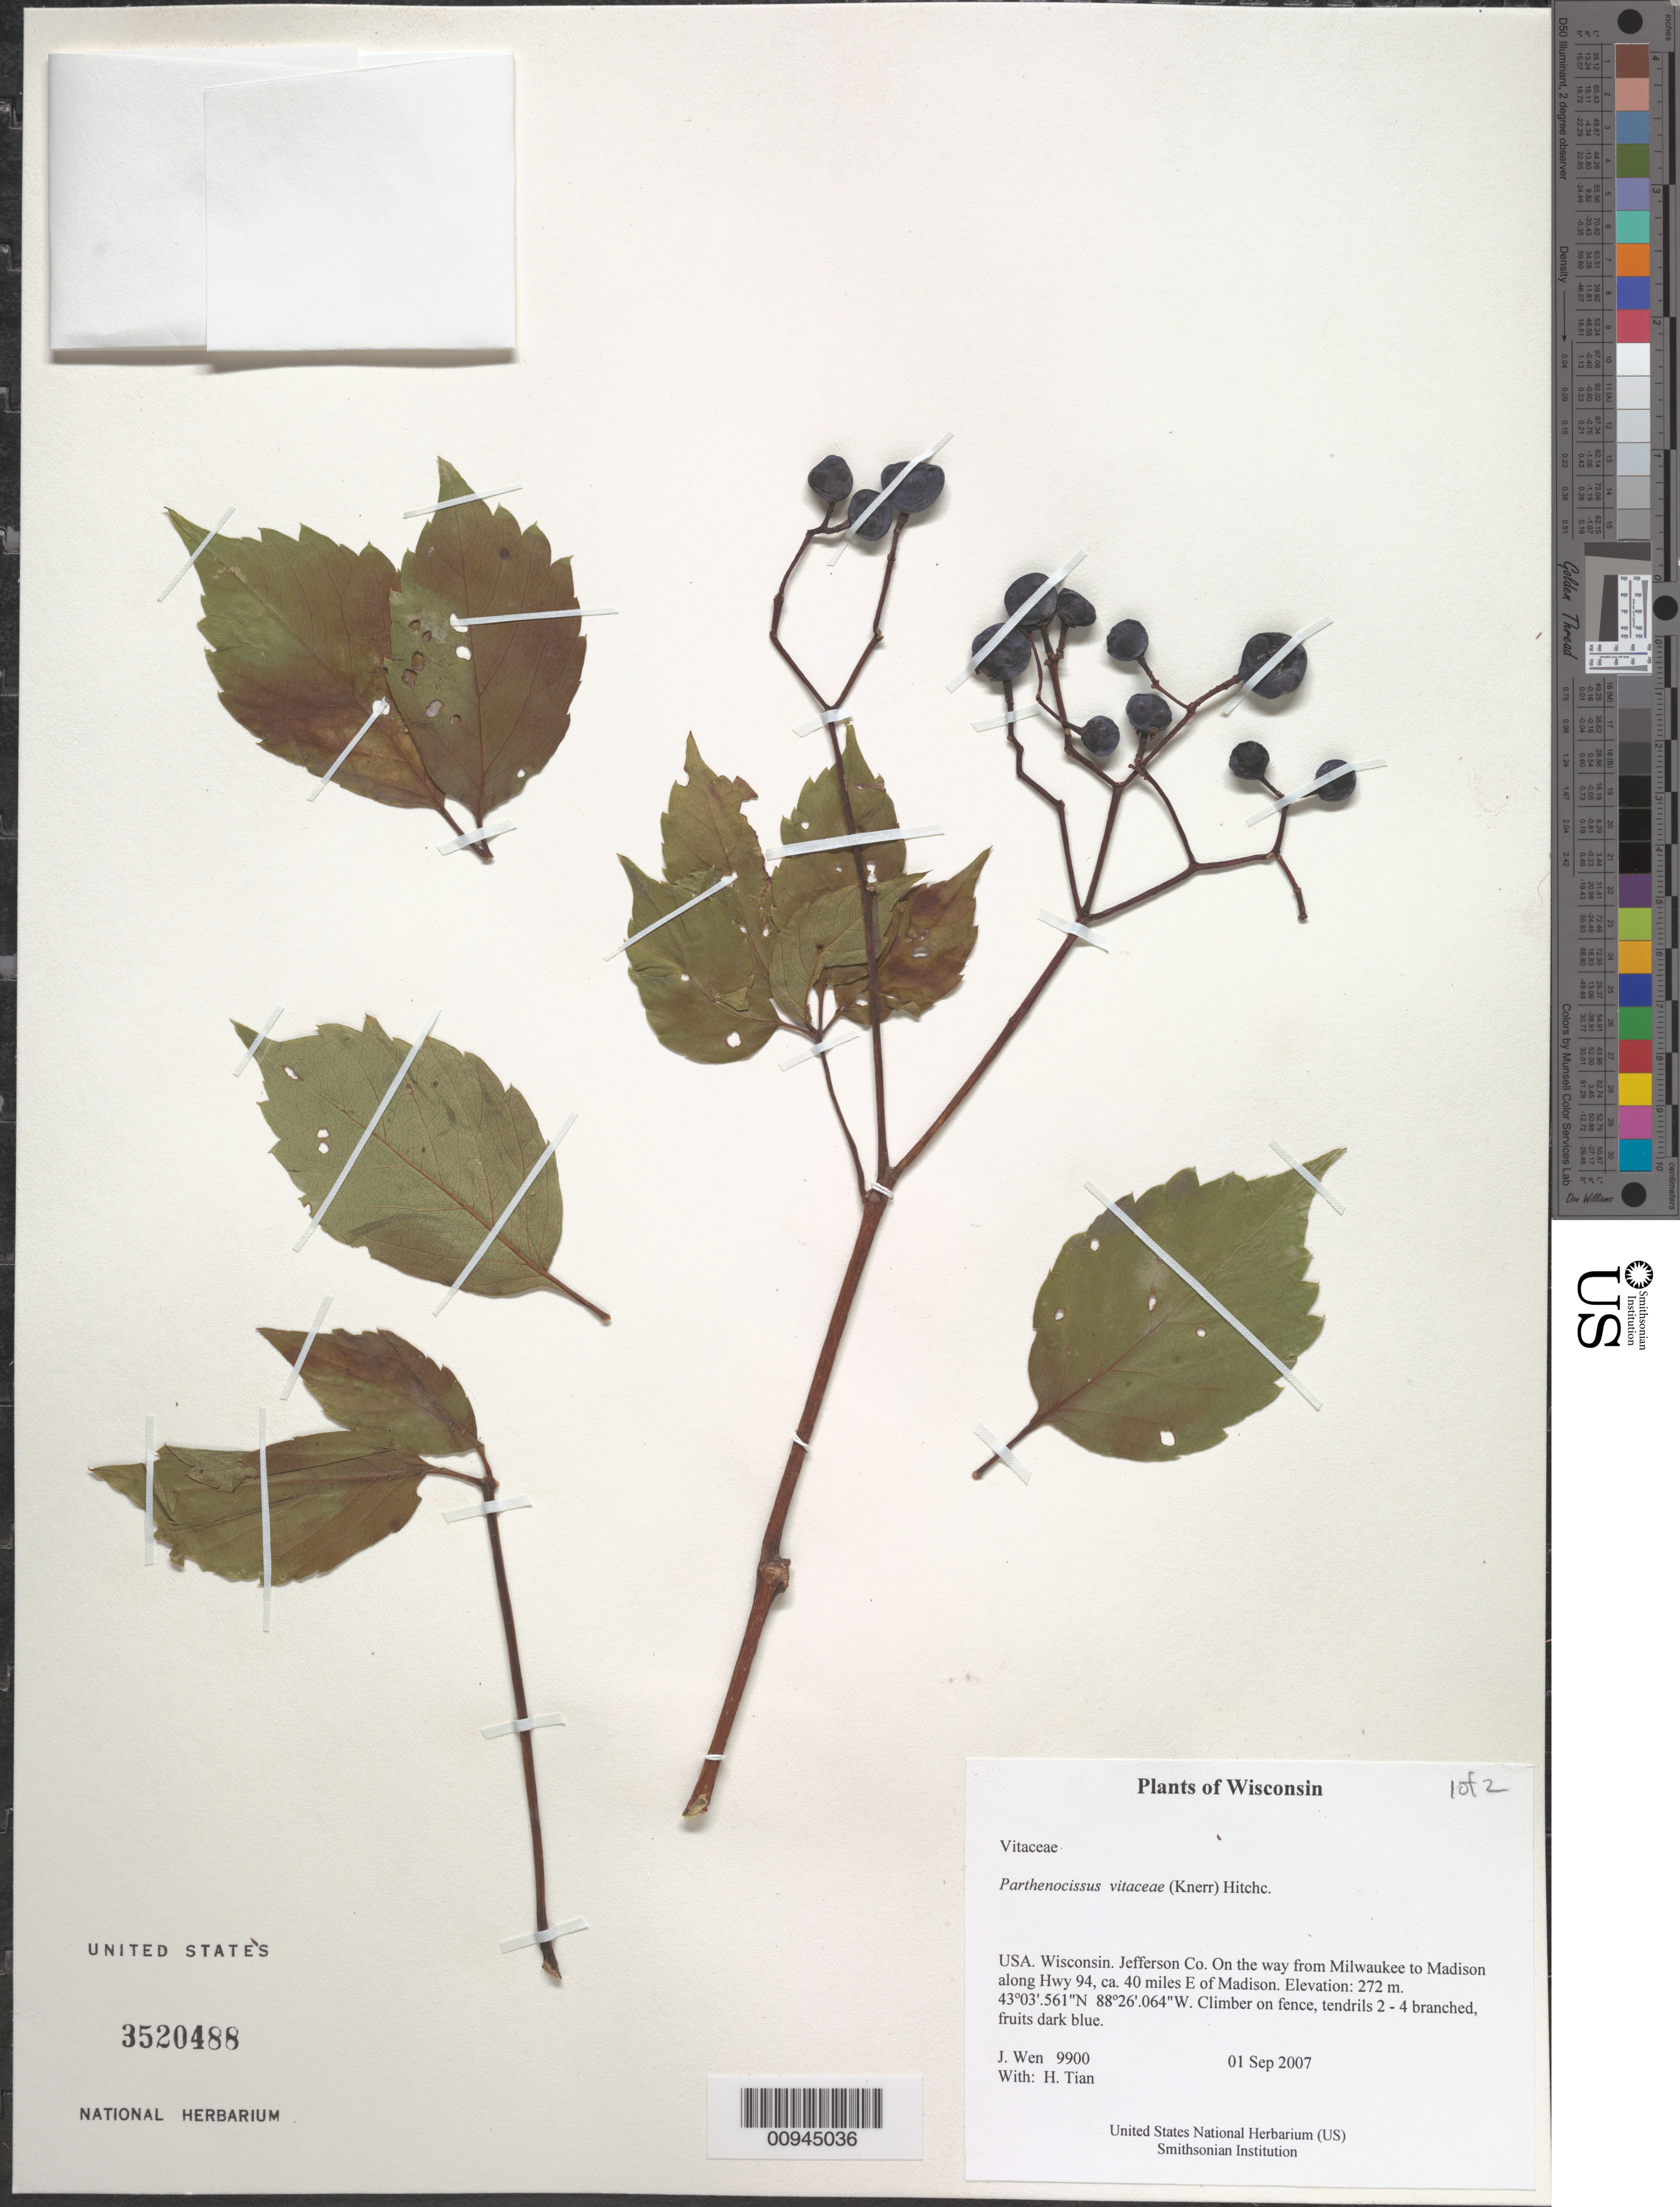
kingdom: Plantae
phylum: Tracheophyta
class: Magnoliopsida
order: Vitales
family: Vitaceae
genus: Parthenocissus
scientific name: Parthenocissus vitacea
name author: (Knerr) Hitchc.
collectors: J. Wen & H. Tian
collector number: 9900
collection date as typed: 01 Sep 2007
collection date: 2007-09-01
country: United States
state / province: Wisconsin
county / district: Jefferson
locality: On the way from Milwaukee to Madison along Hwy 94, ca. 40 miles E of Madison.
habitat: On fence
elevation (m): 272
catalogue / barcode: US 3520488